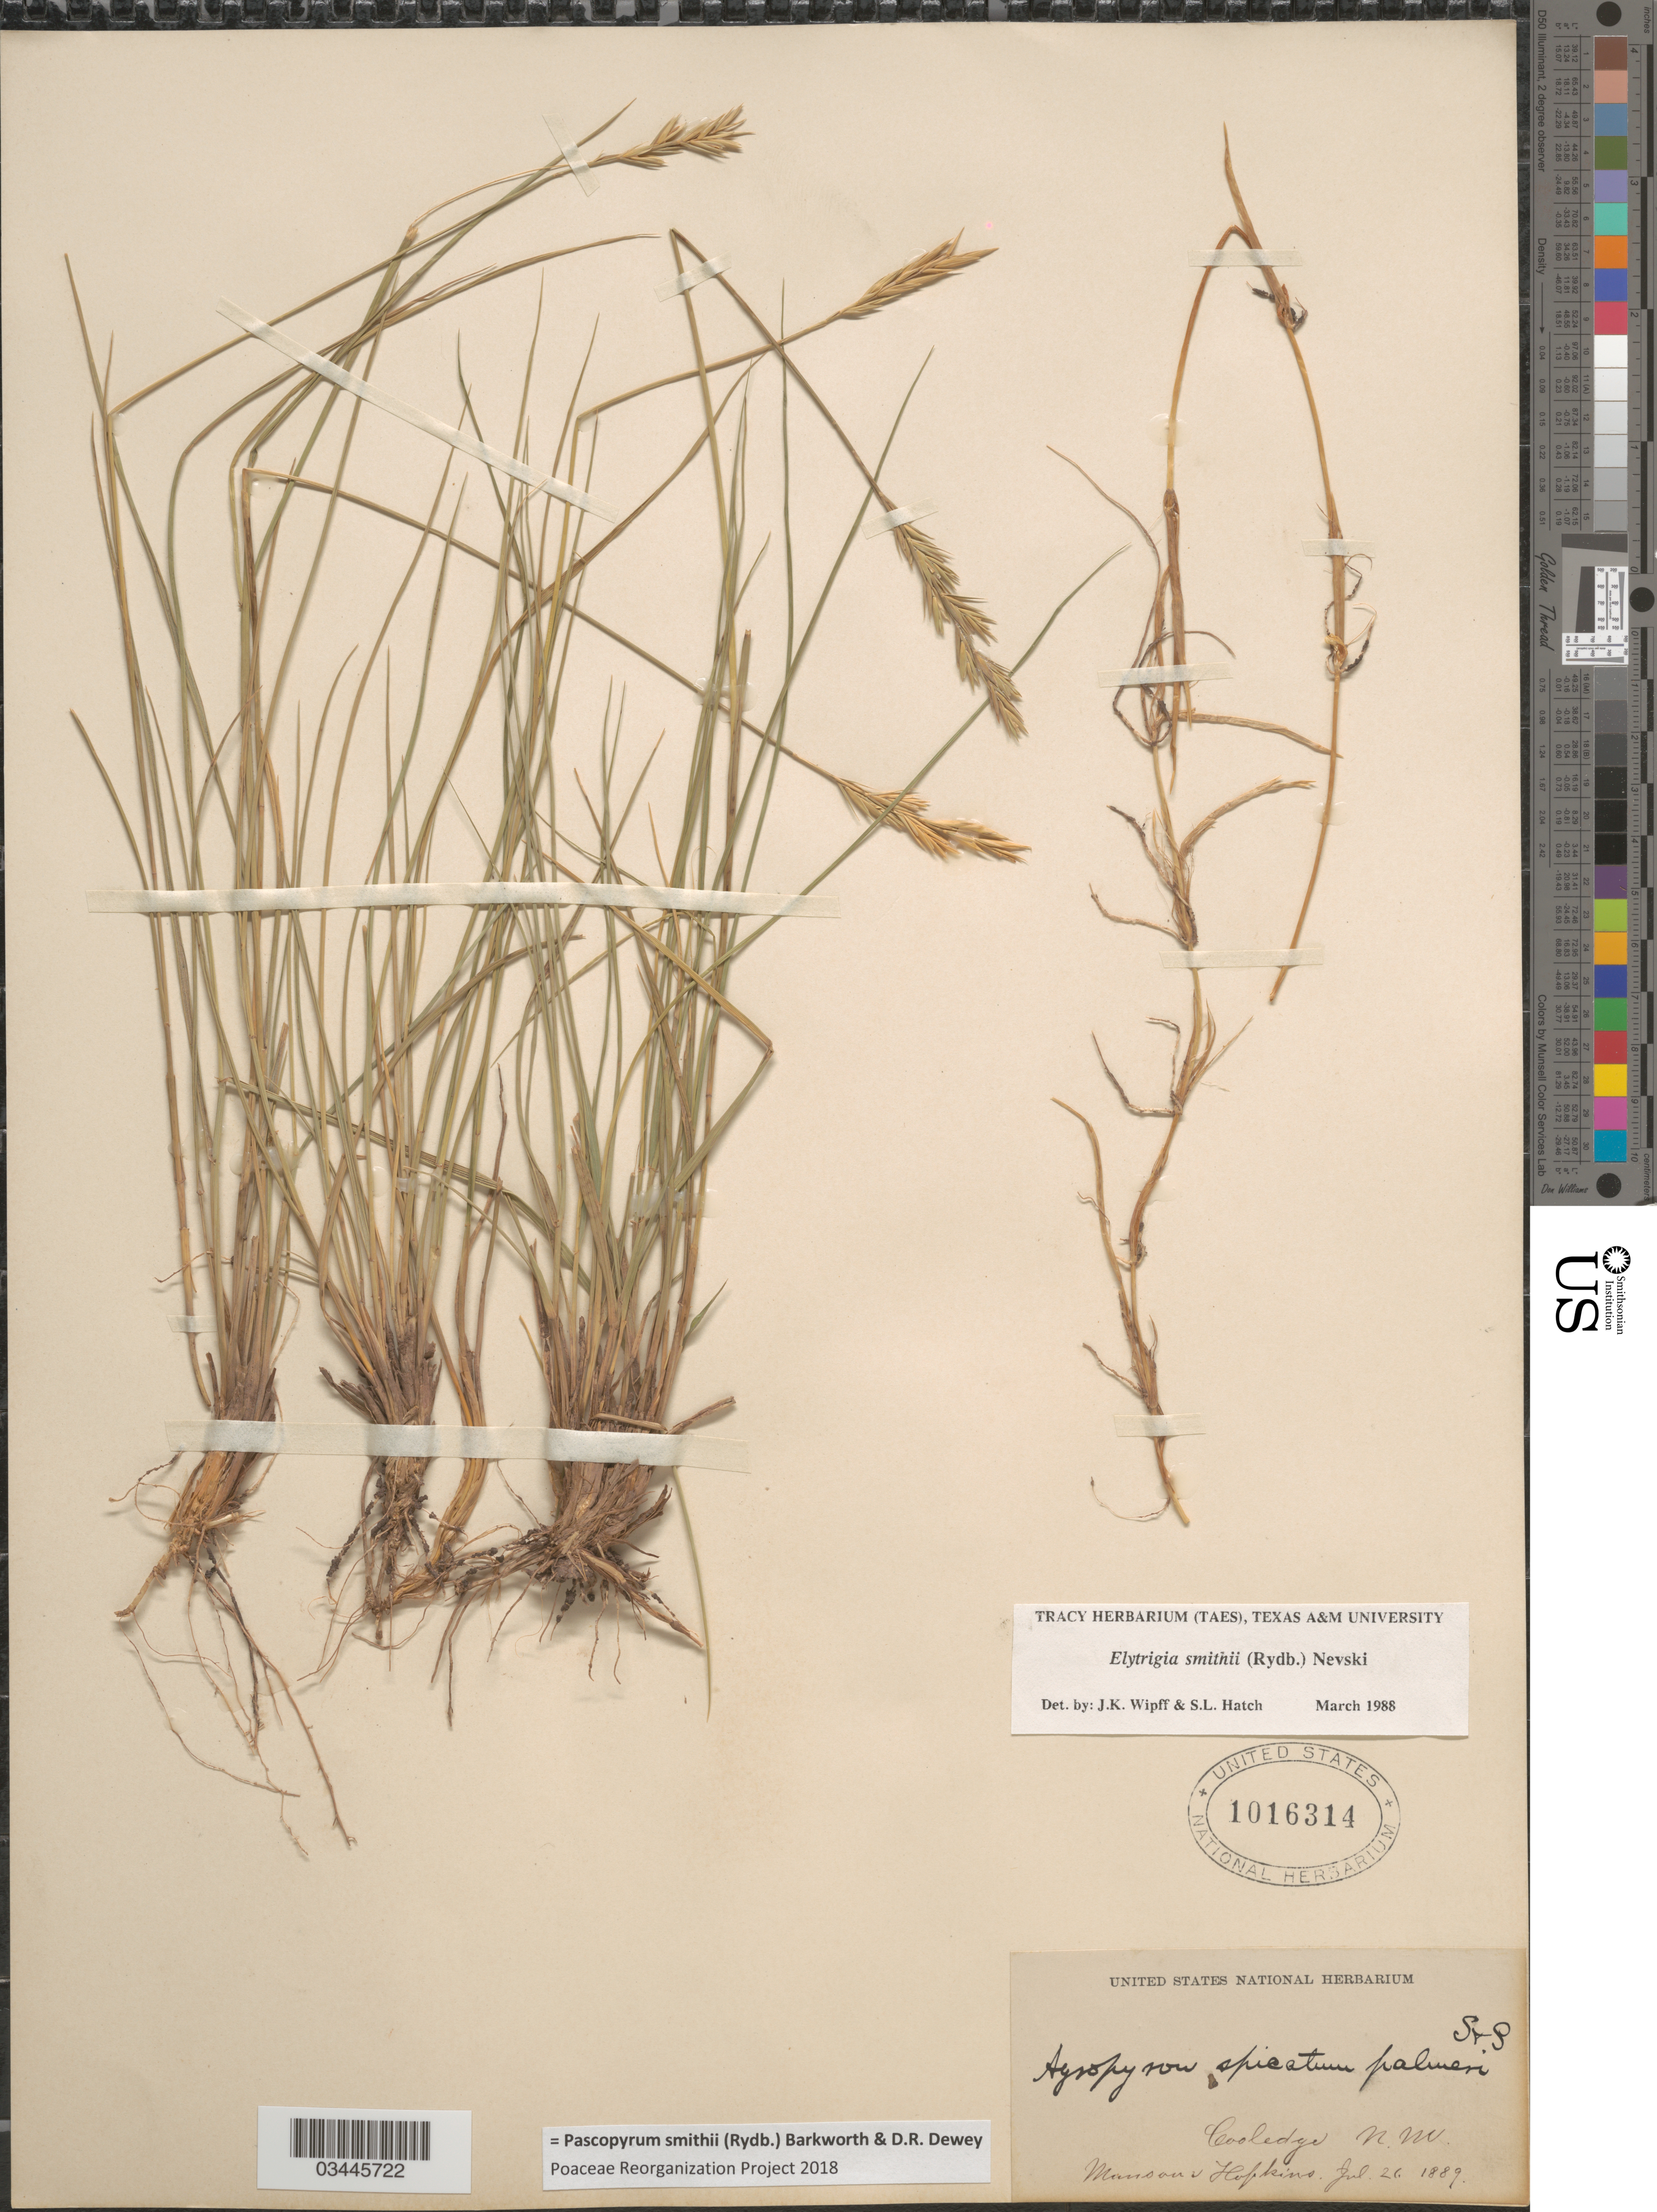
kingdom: Plantae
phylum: Tracheophyta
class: Liliopsida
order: Poales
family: Poaceae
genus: Pascopyrum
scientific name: Pascopyrum smithii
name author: (Rydb.) Barkworth & Dewey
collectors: M. Hopkins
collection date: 1889-07-26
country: United States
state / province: New Mexico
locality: Cooledge.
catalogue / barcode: US 1016314